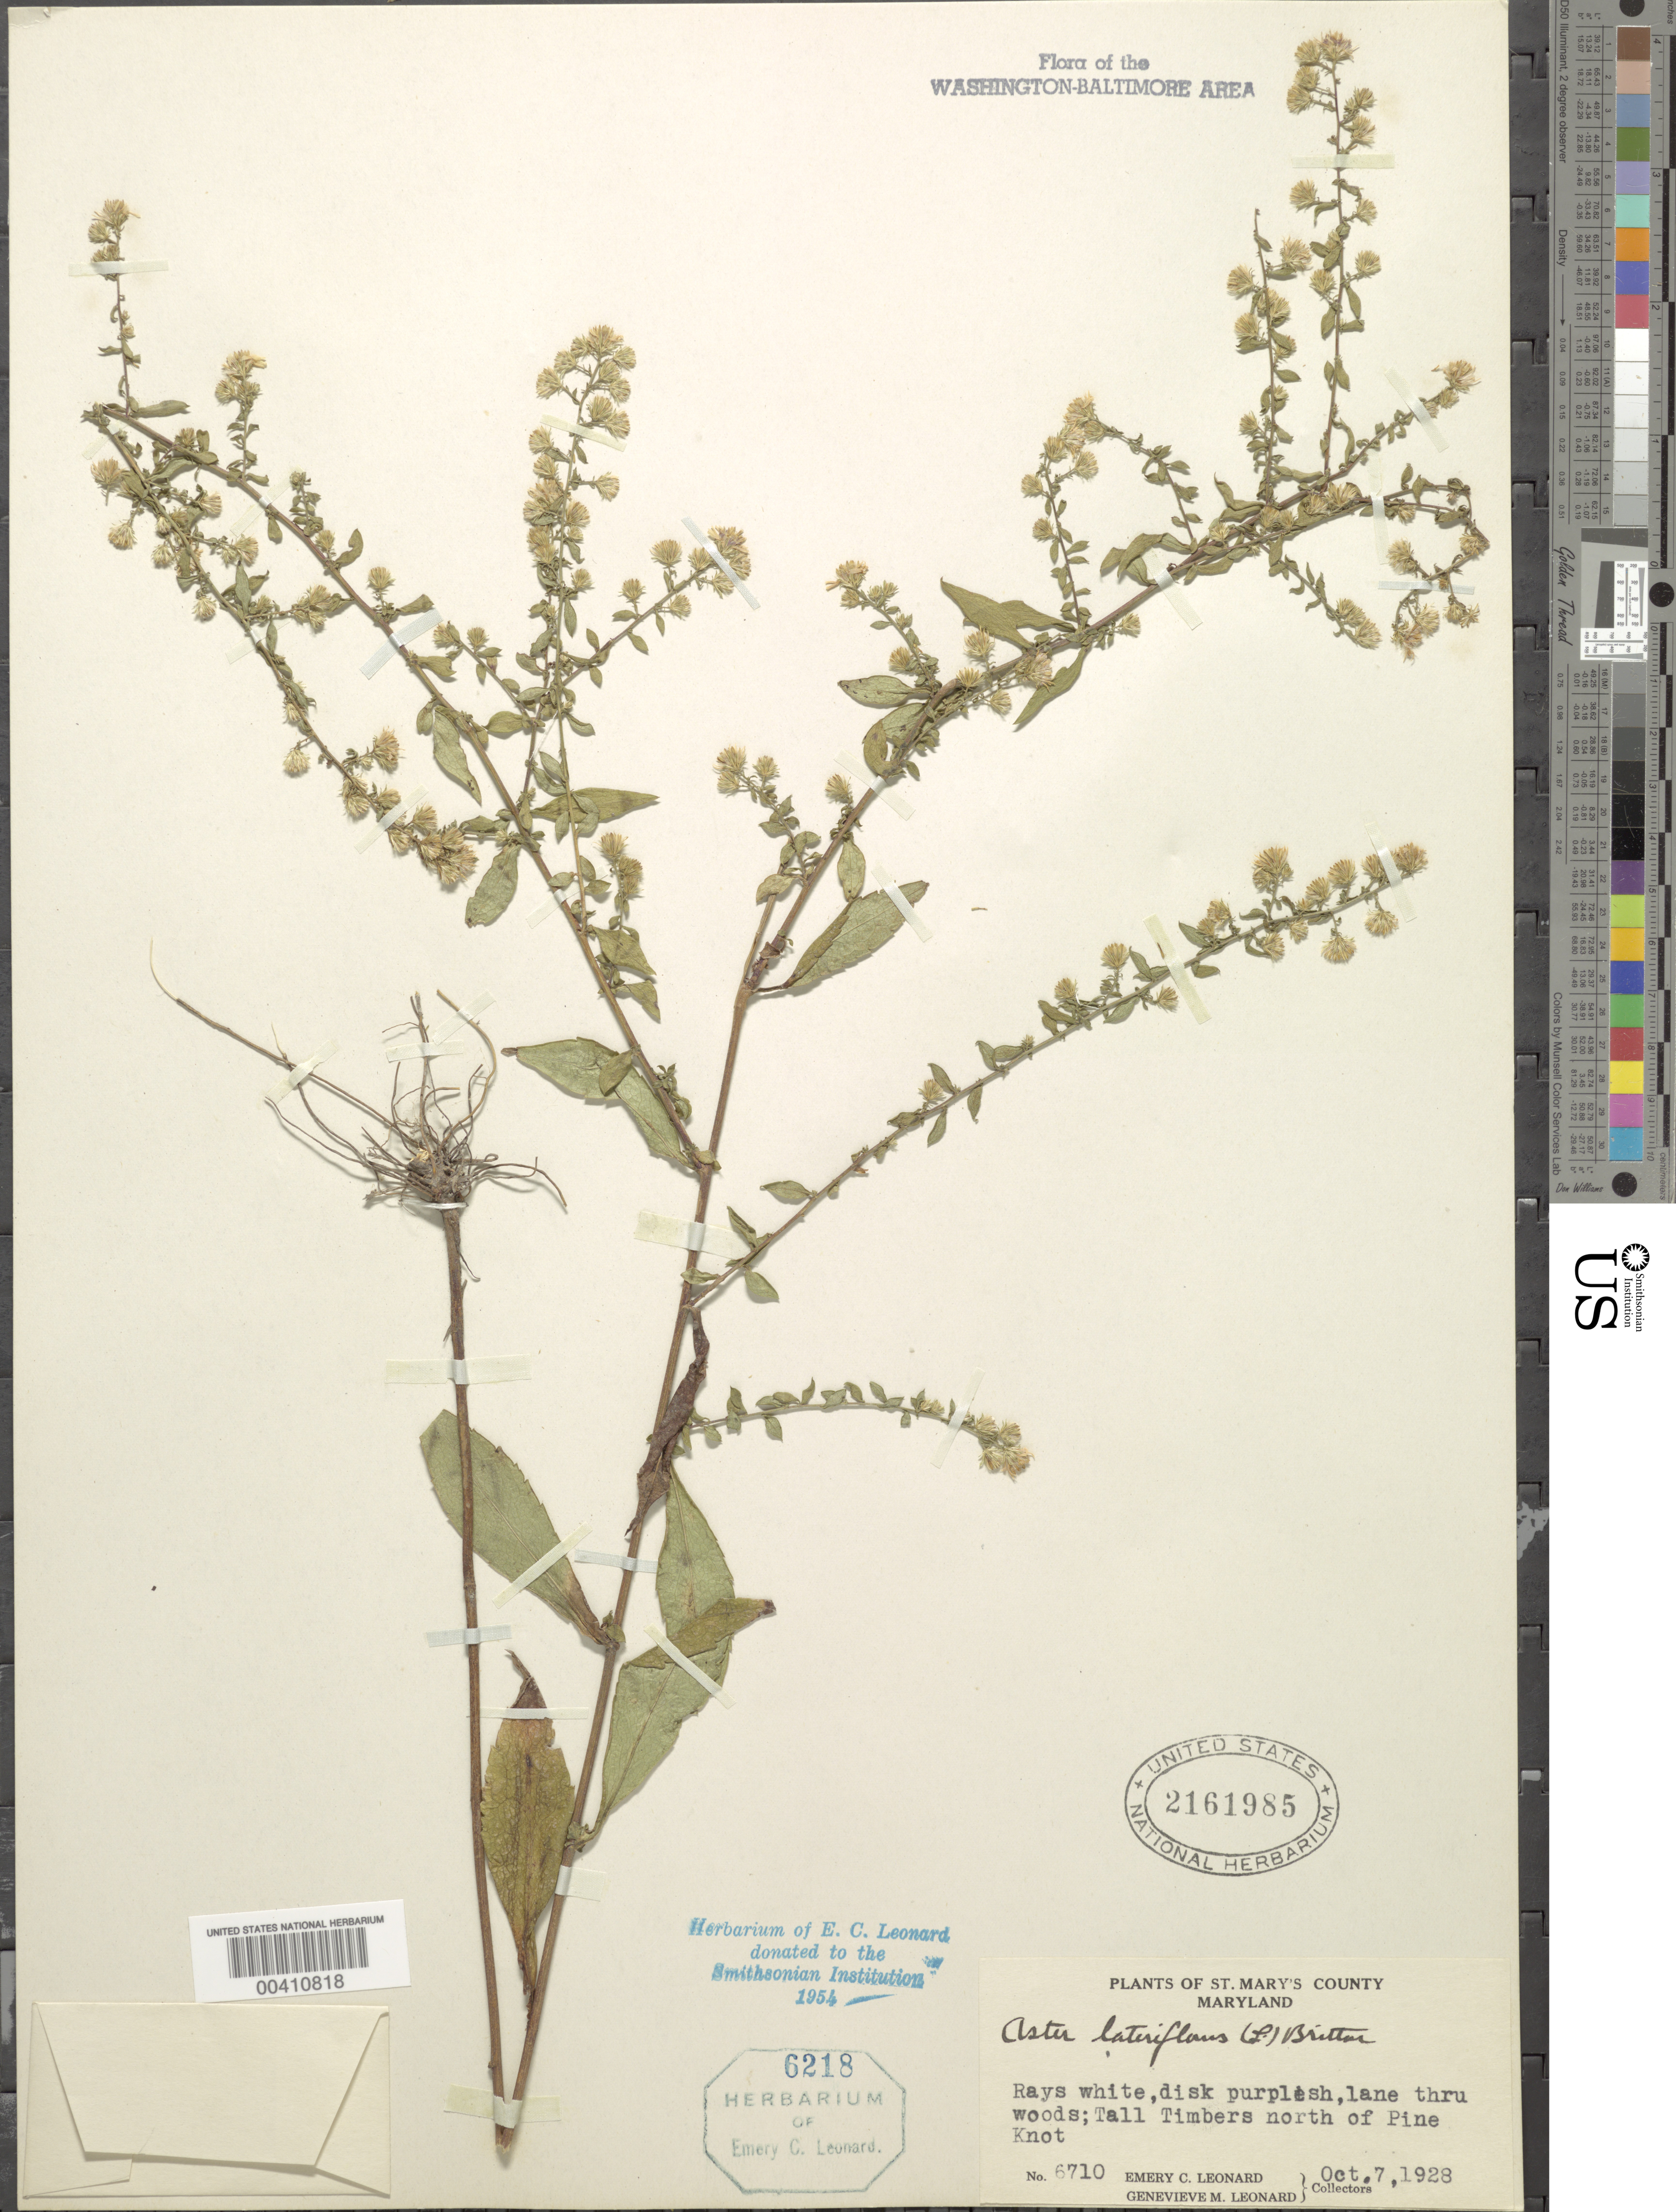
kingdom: Plantae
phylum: Tracheophyta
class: Magnoliopsida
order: Asterales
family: Asteraceae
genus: Symphyotrichum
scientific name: Symphyotrichum lateriflorum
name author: (L.) Á. Löve & D. Löve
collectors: E. C. Leonard & G. M. Leonard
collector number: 6710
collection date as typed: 07 Oct 1928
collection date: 1928-10-07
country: United States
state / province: Maryland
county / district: St. Mary's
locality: Timbers N of Pine Knot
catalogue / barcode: US 2161985